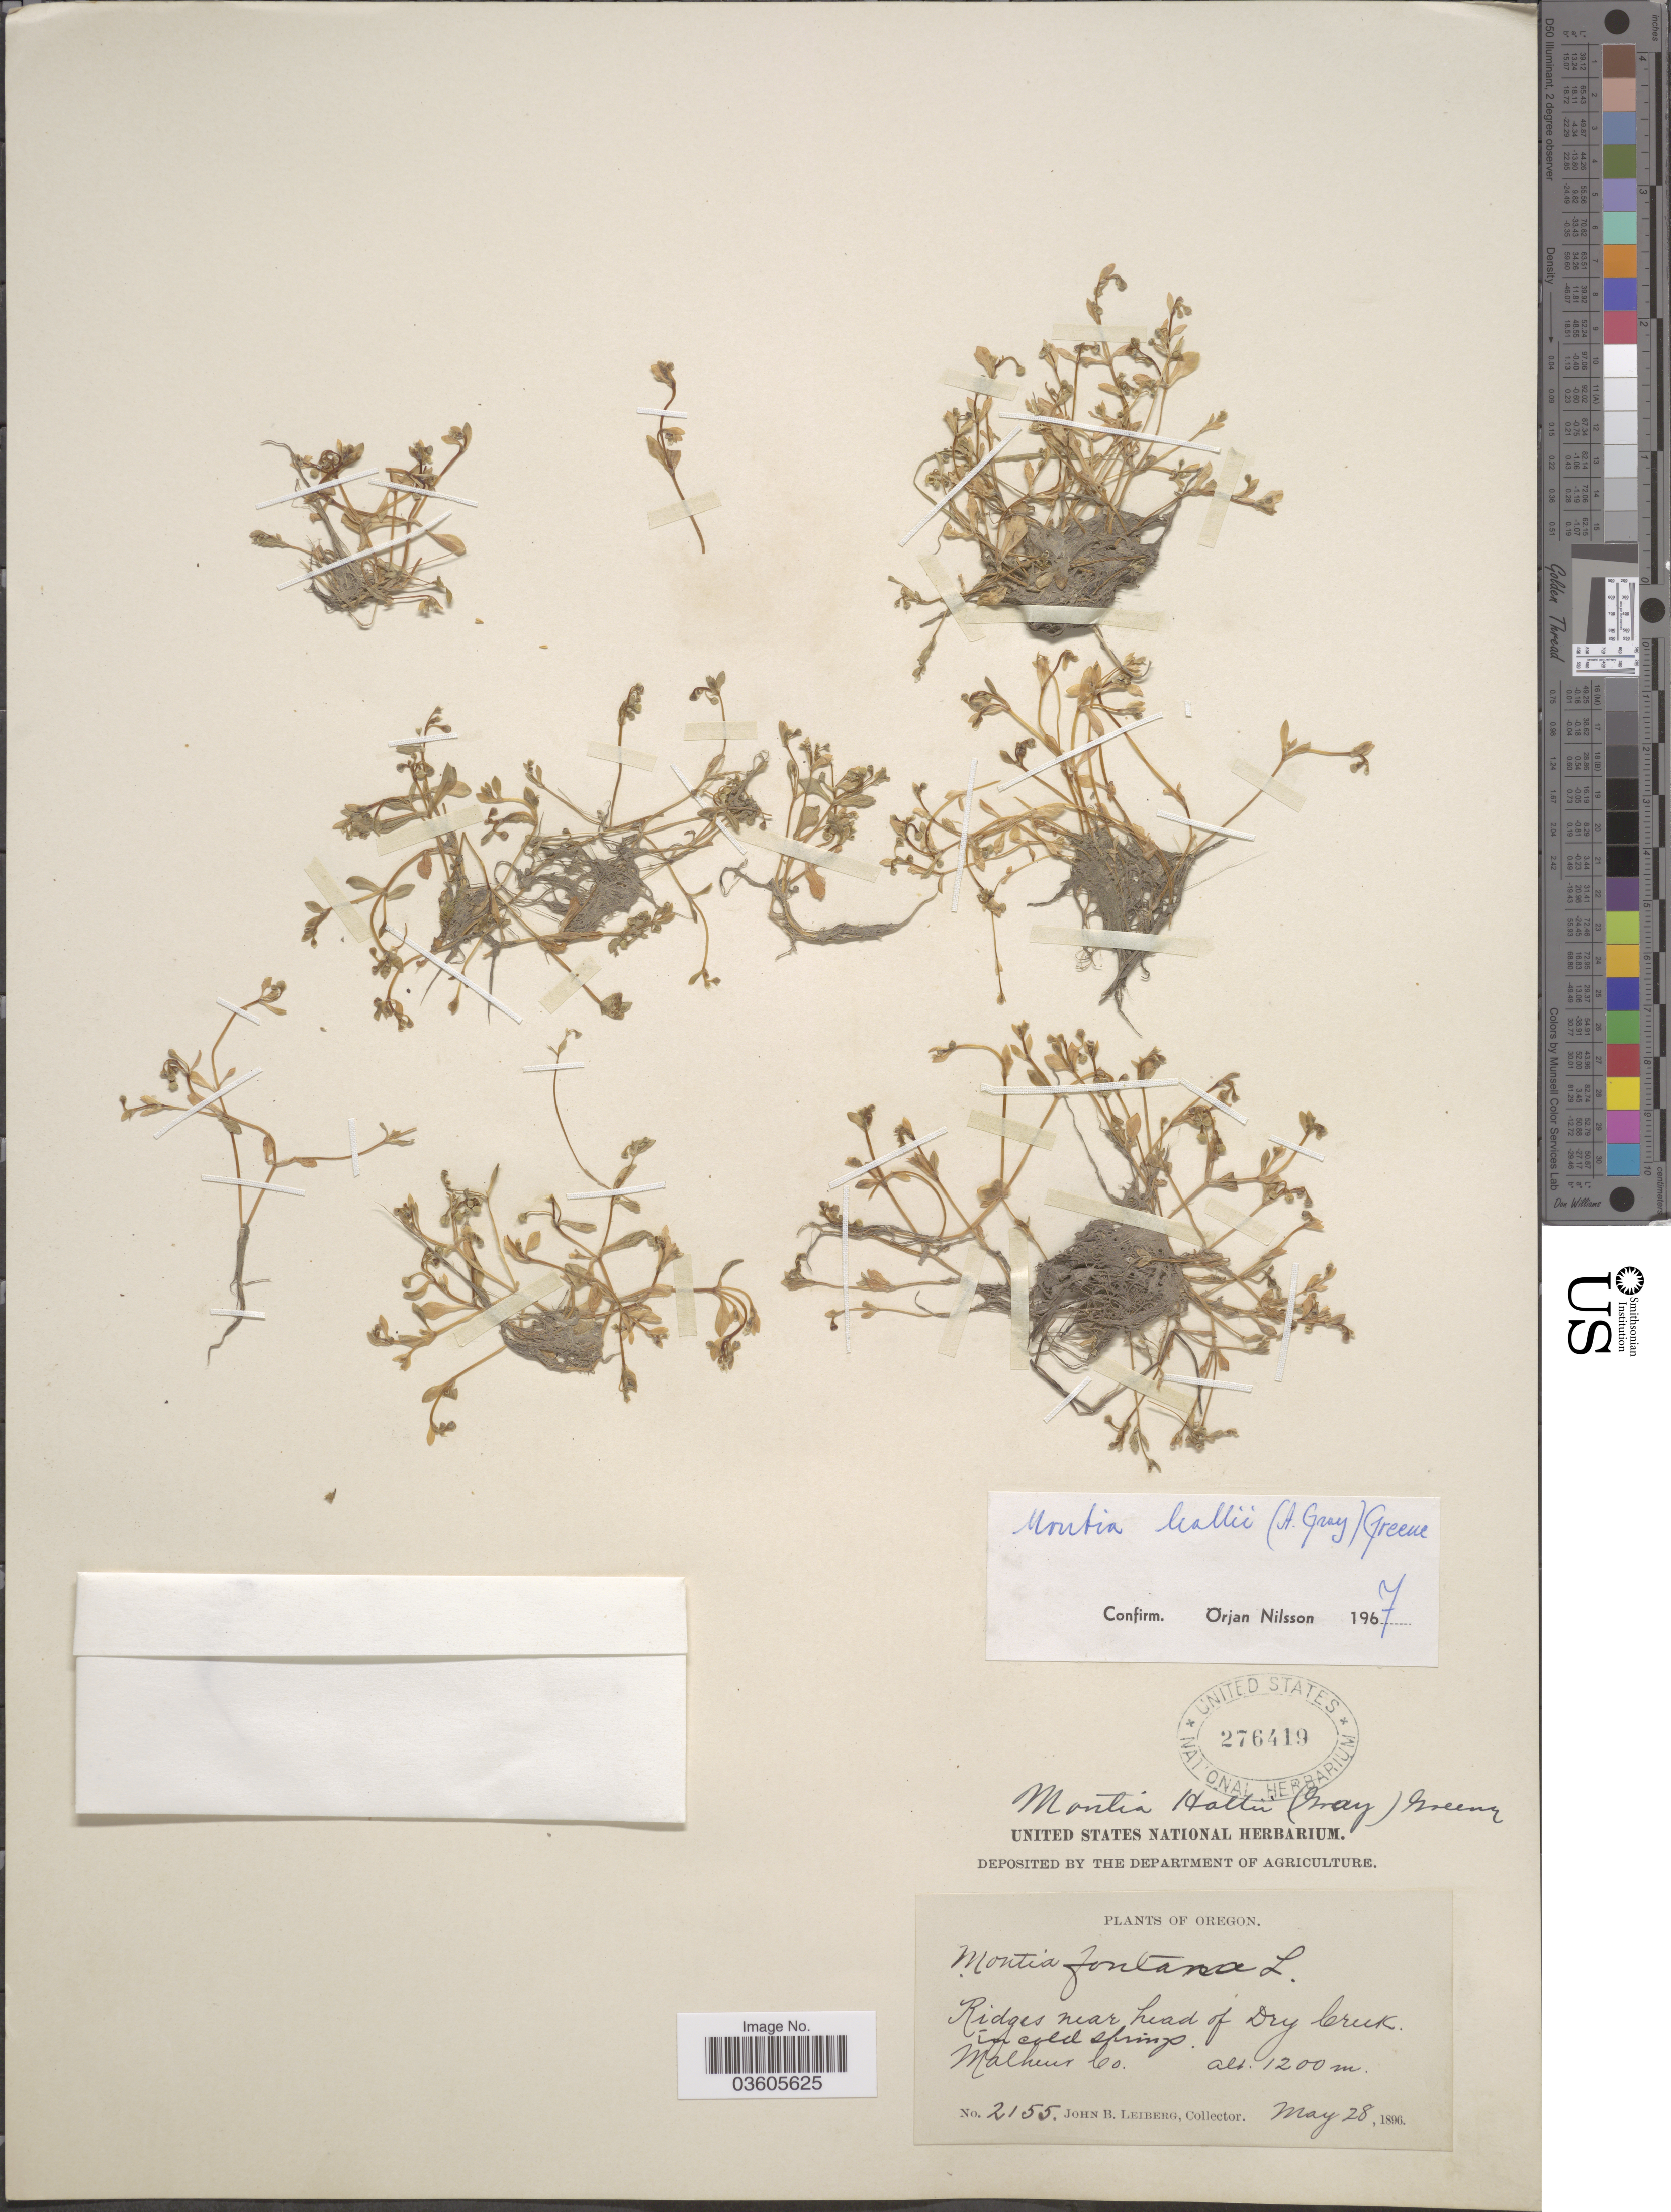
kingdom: Plantae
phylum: Tracheophyta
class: Magnoliopsida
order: Caryophyllales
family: Montiaceae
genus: Montia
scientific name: Montia hallii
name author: (A. Gray) Greene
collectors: J. B. Leiberg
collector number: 2155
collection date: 1896-05-28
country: United States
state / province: Oregon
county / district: Malheur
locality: Ridges near head of Dry Creek. Malheur Co.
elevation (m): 1200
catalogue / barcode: US 276419